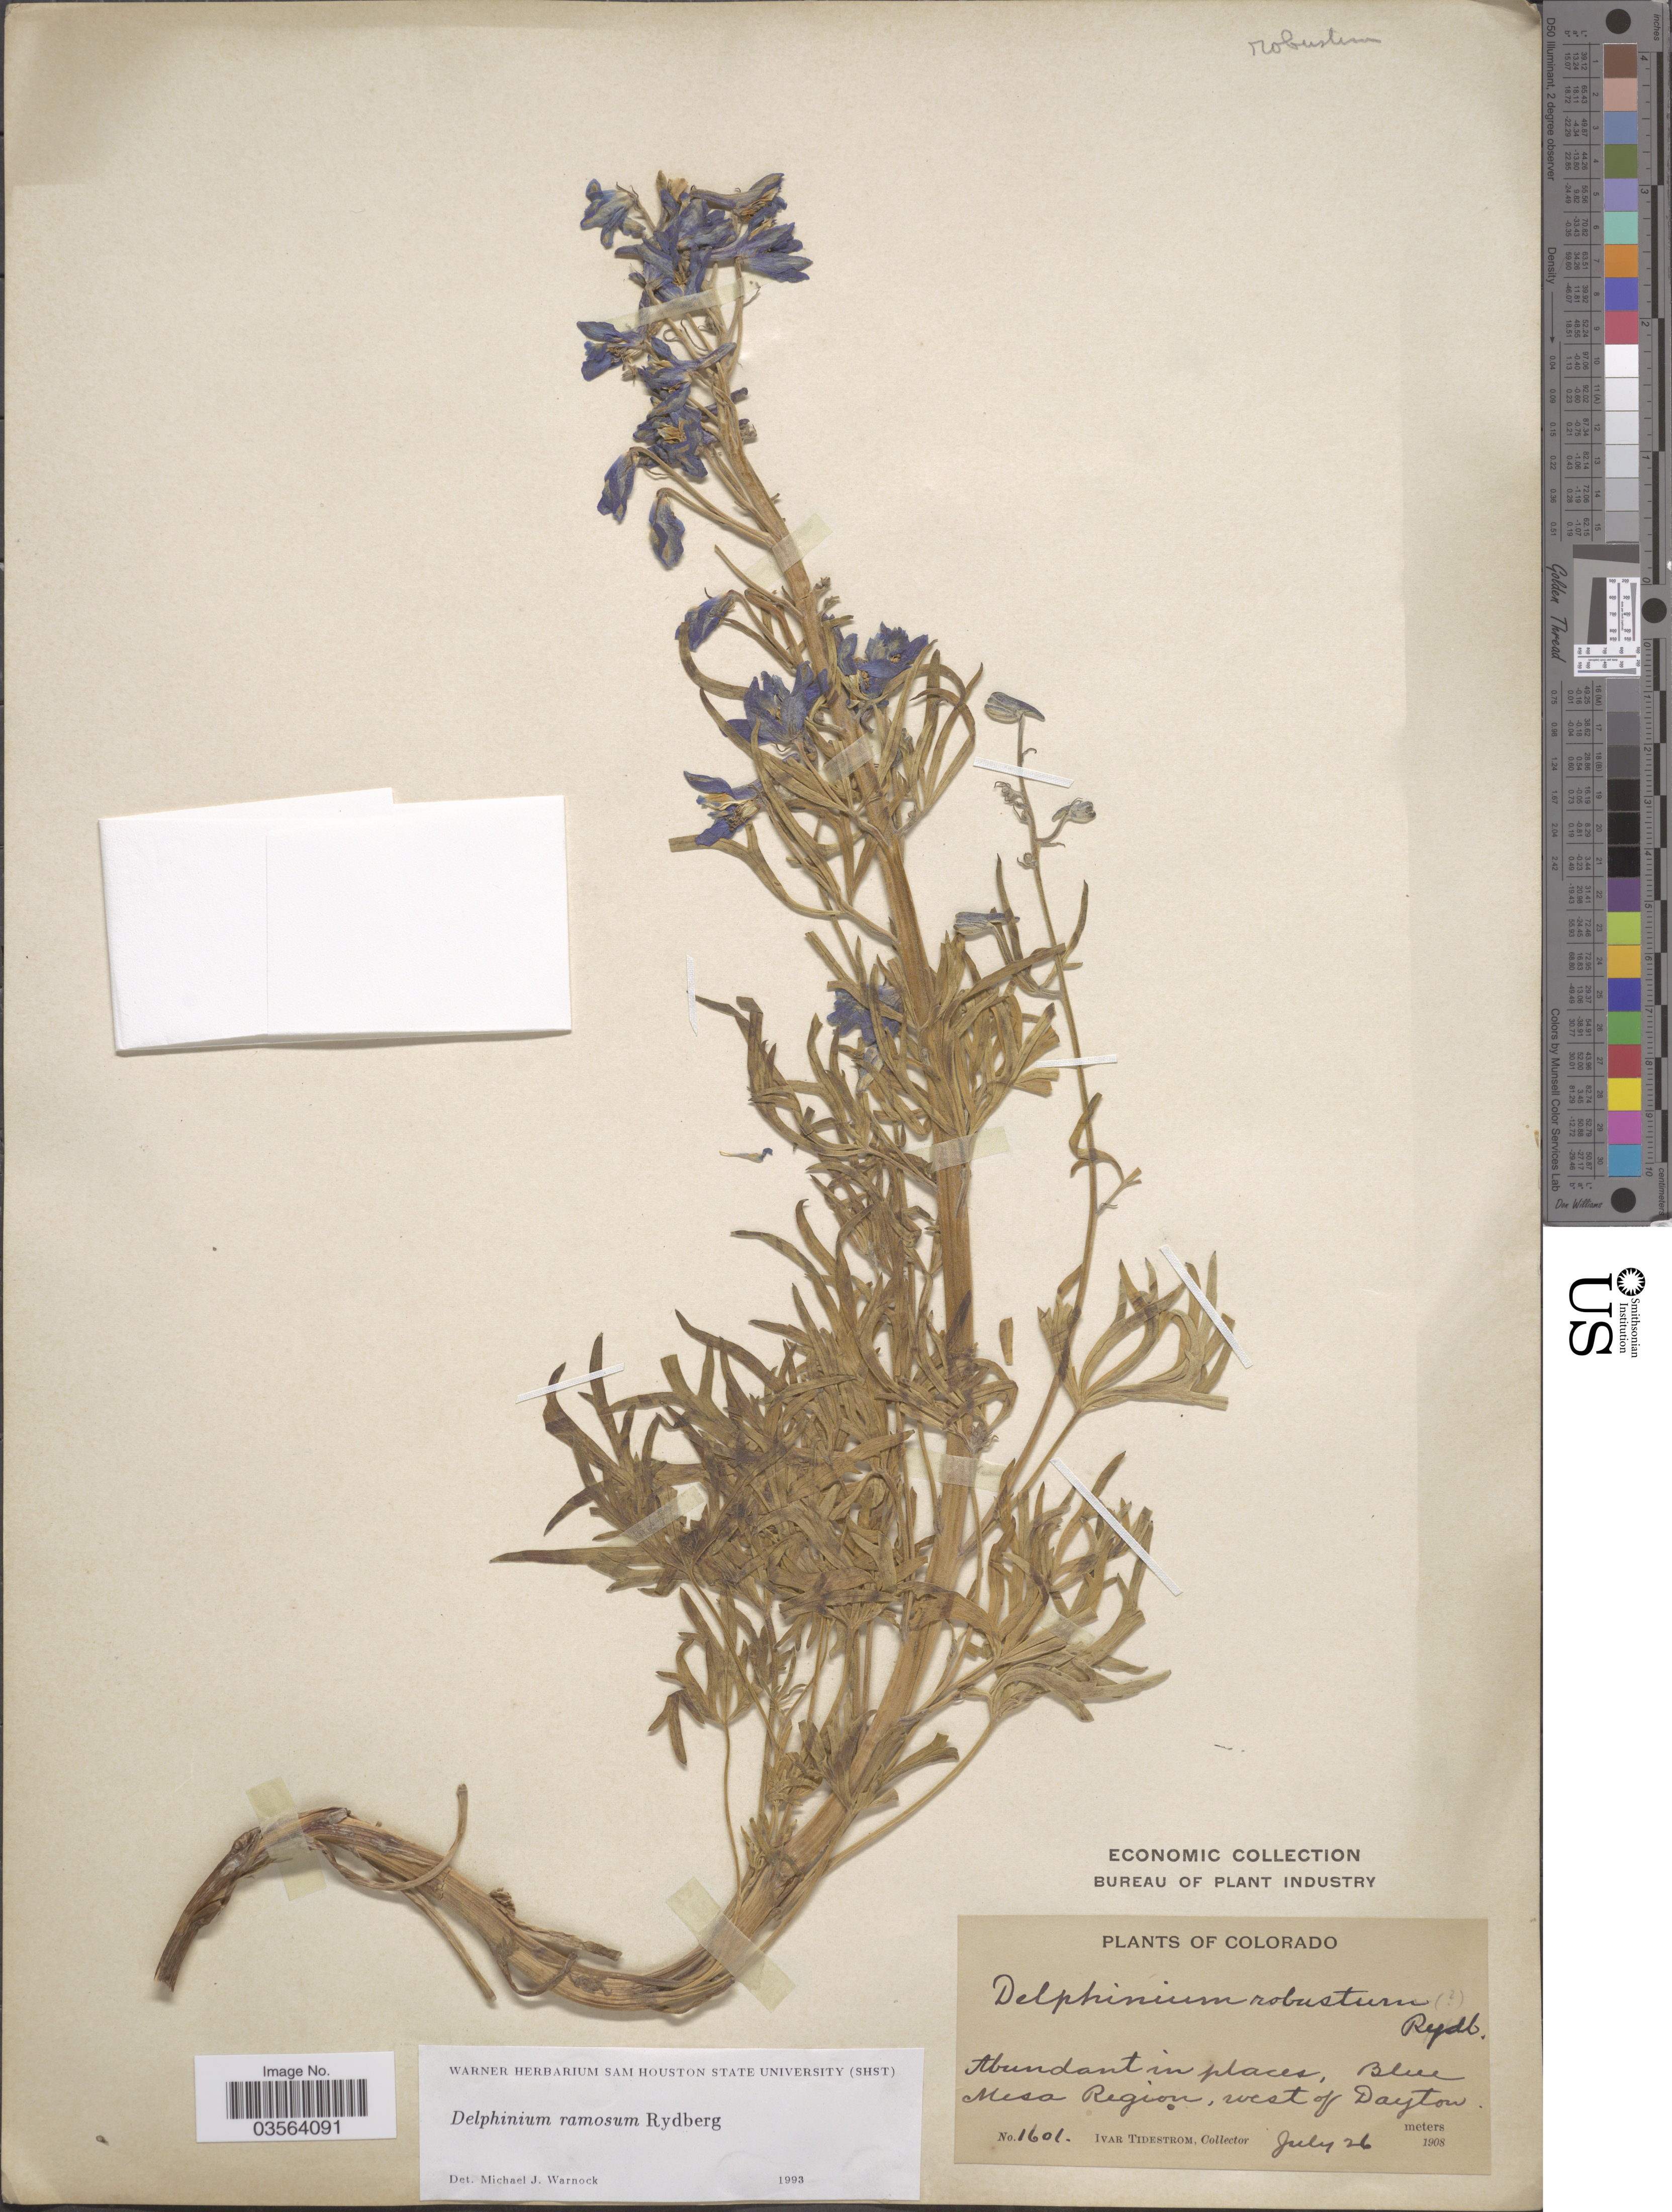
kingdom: Plantae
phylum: Tracheophyta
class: Magnoliopsida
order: Ranunculales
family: Ranunculaceae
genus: Delphinium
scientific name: Delphinium ramosum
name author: Rydb.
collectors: I. F. Tidestrom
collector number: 1601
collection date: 1908-07-26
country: United States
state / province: Colorado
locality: Blue Mesa Region, west of Dayton.